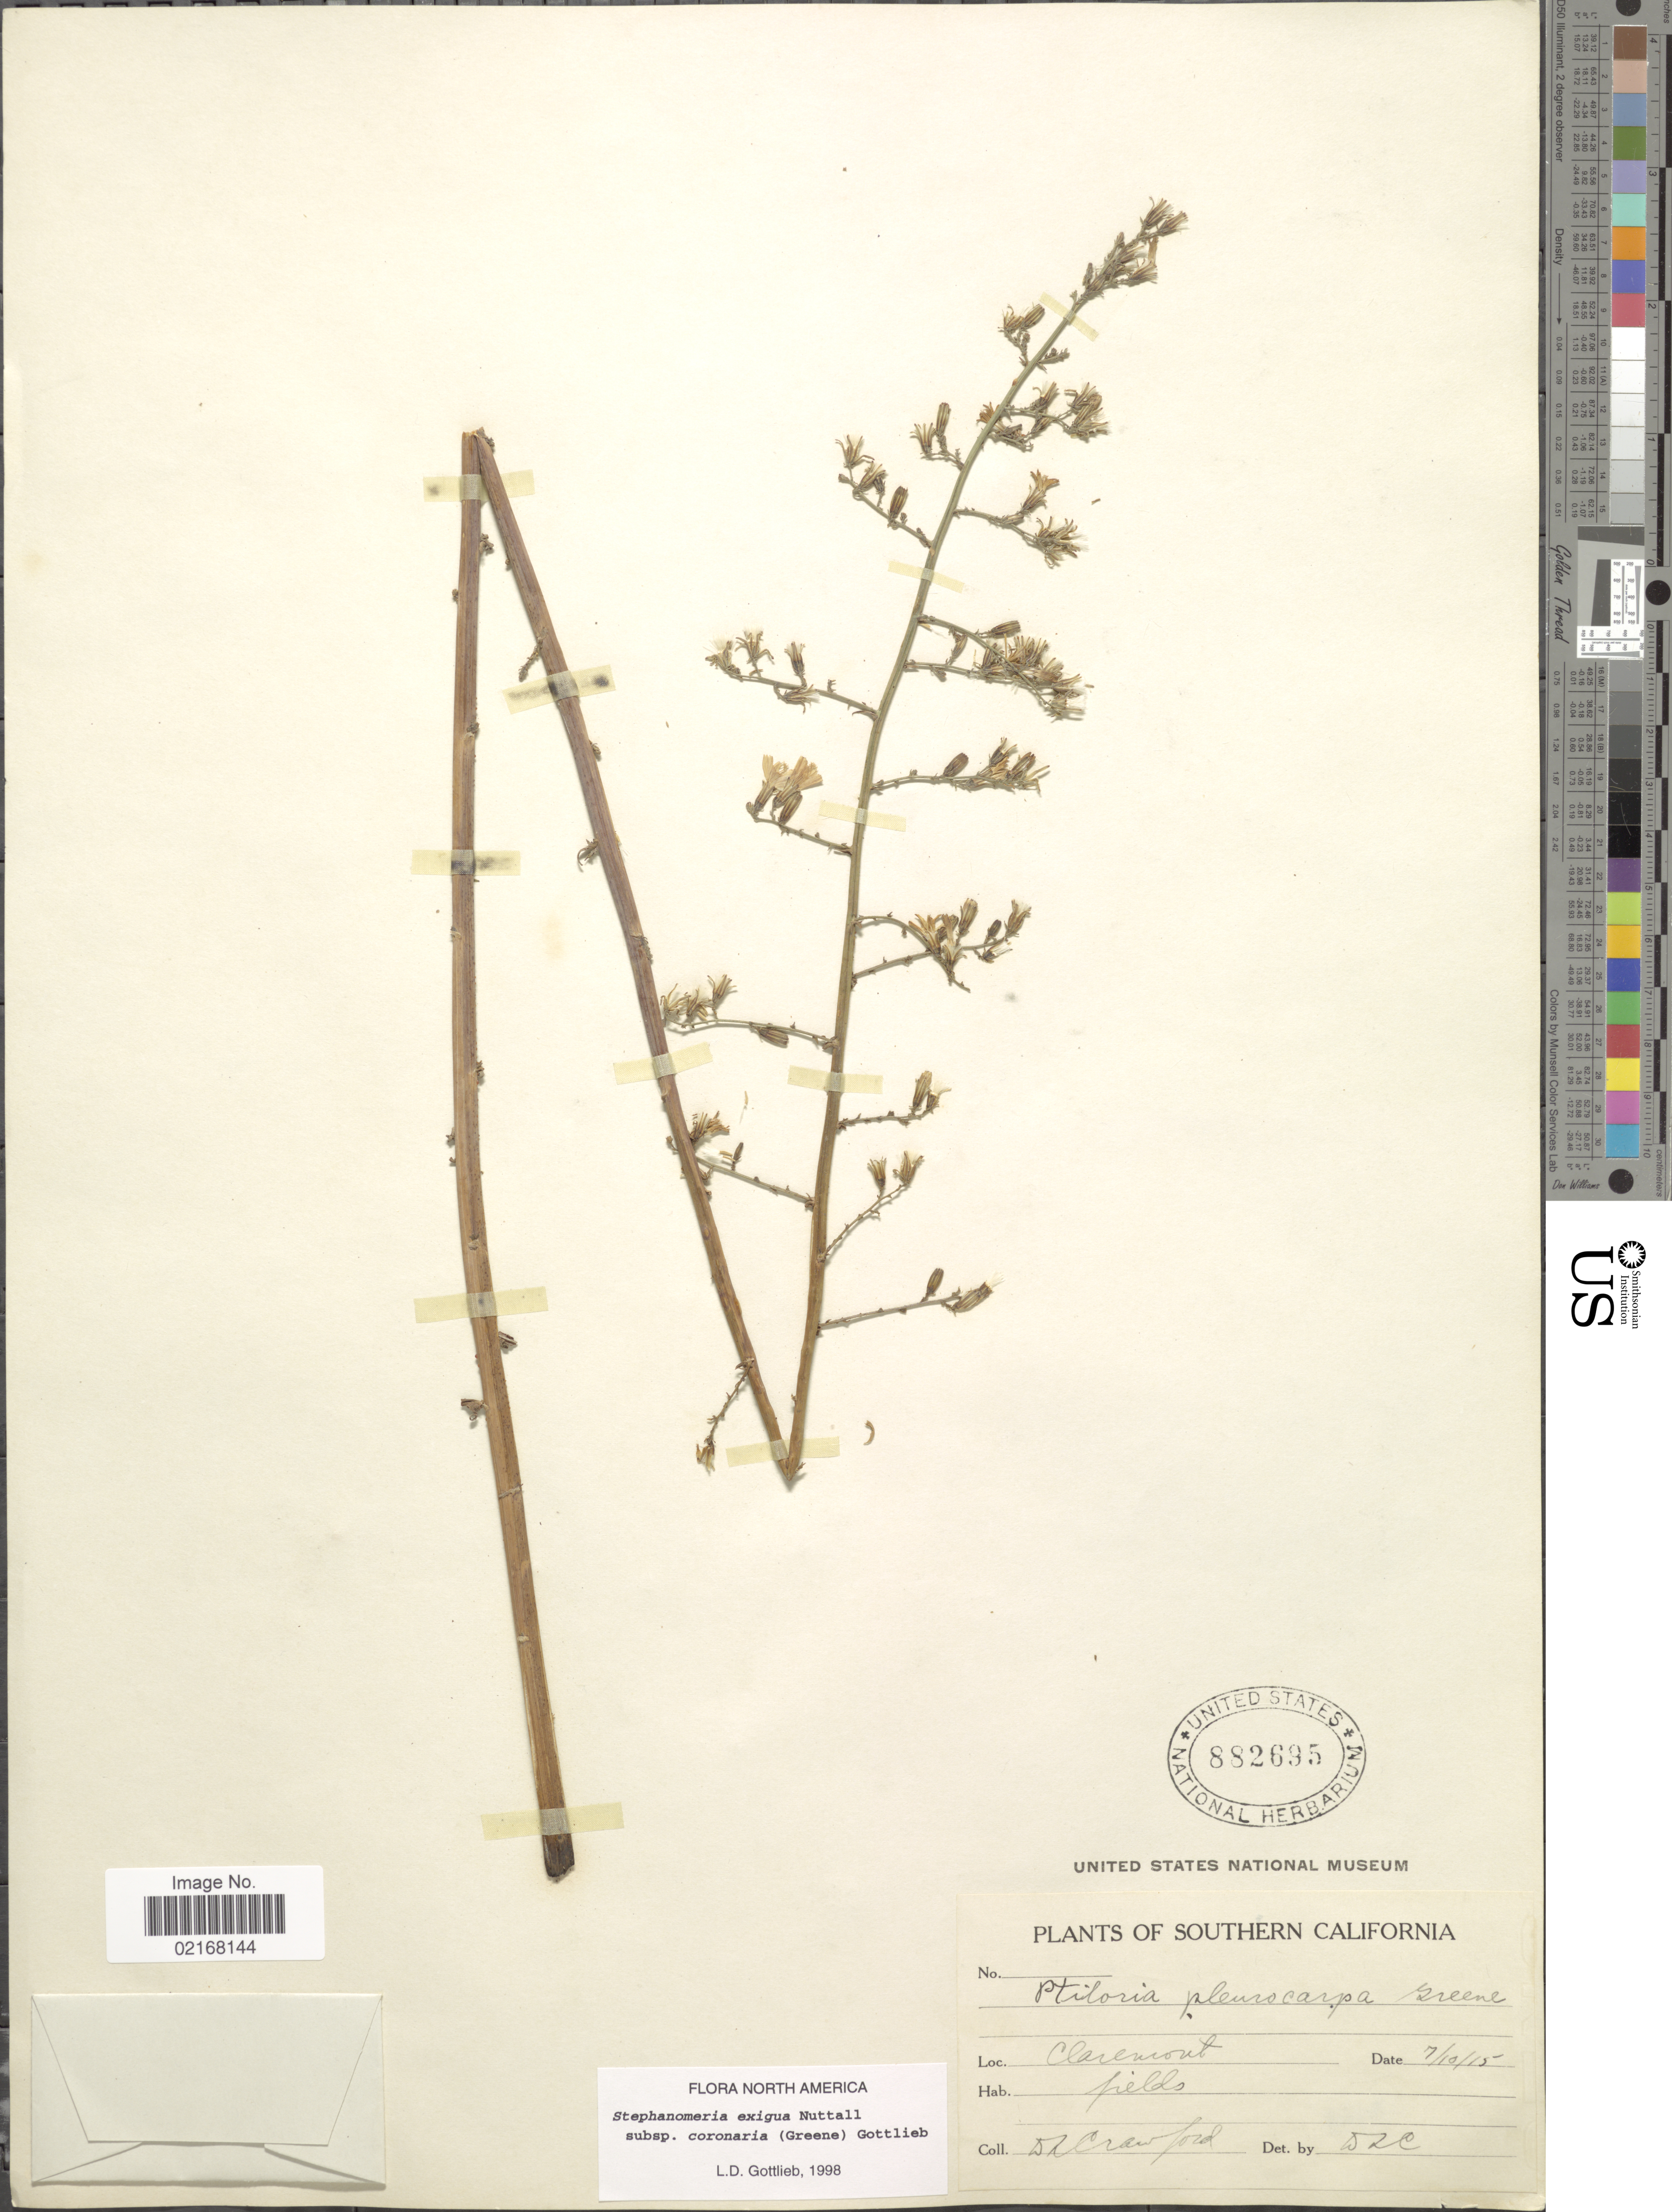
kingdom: Plantae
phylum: Tracheophyta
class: Magnoliopsida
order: Asterales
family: Asteraceae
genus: Stephanomeria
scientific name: Stephanomeria exigua subsp. coronaria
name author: (Greene) Gottlieb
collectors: D. L. Crawford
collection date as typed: Transcribed d/m/y: 10/7/15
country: United States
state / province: California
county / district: Los Angeles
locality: Southern California. Claremont.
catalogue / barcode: US 882695